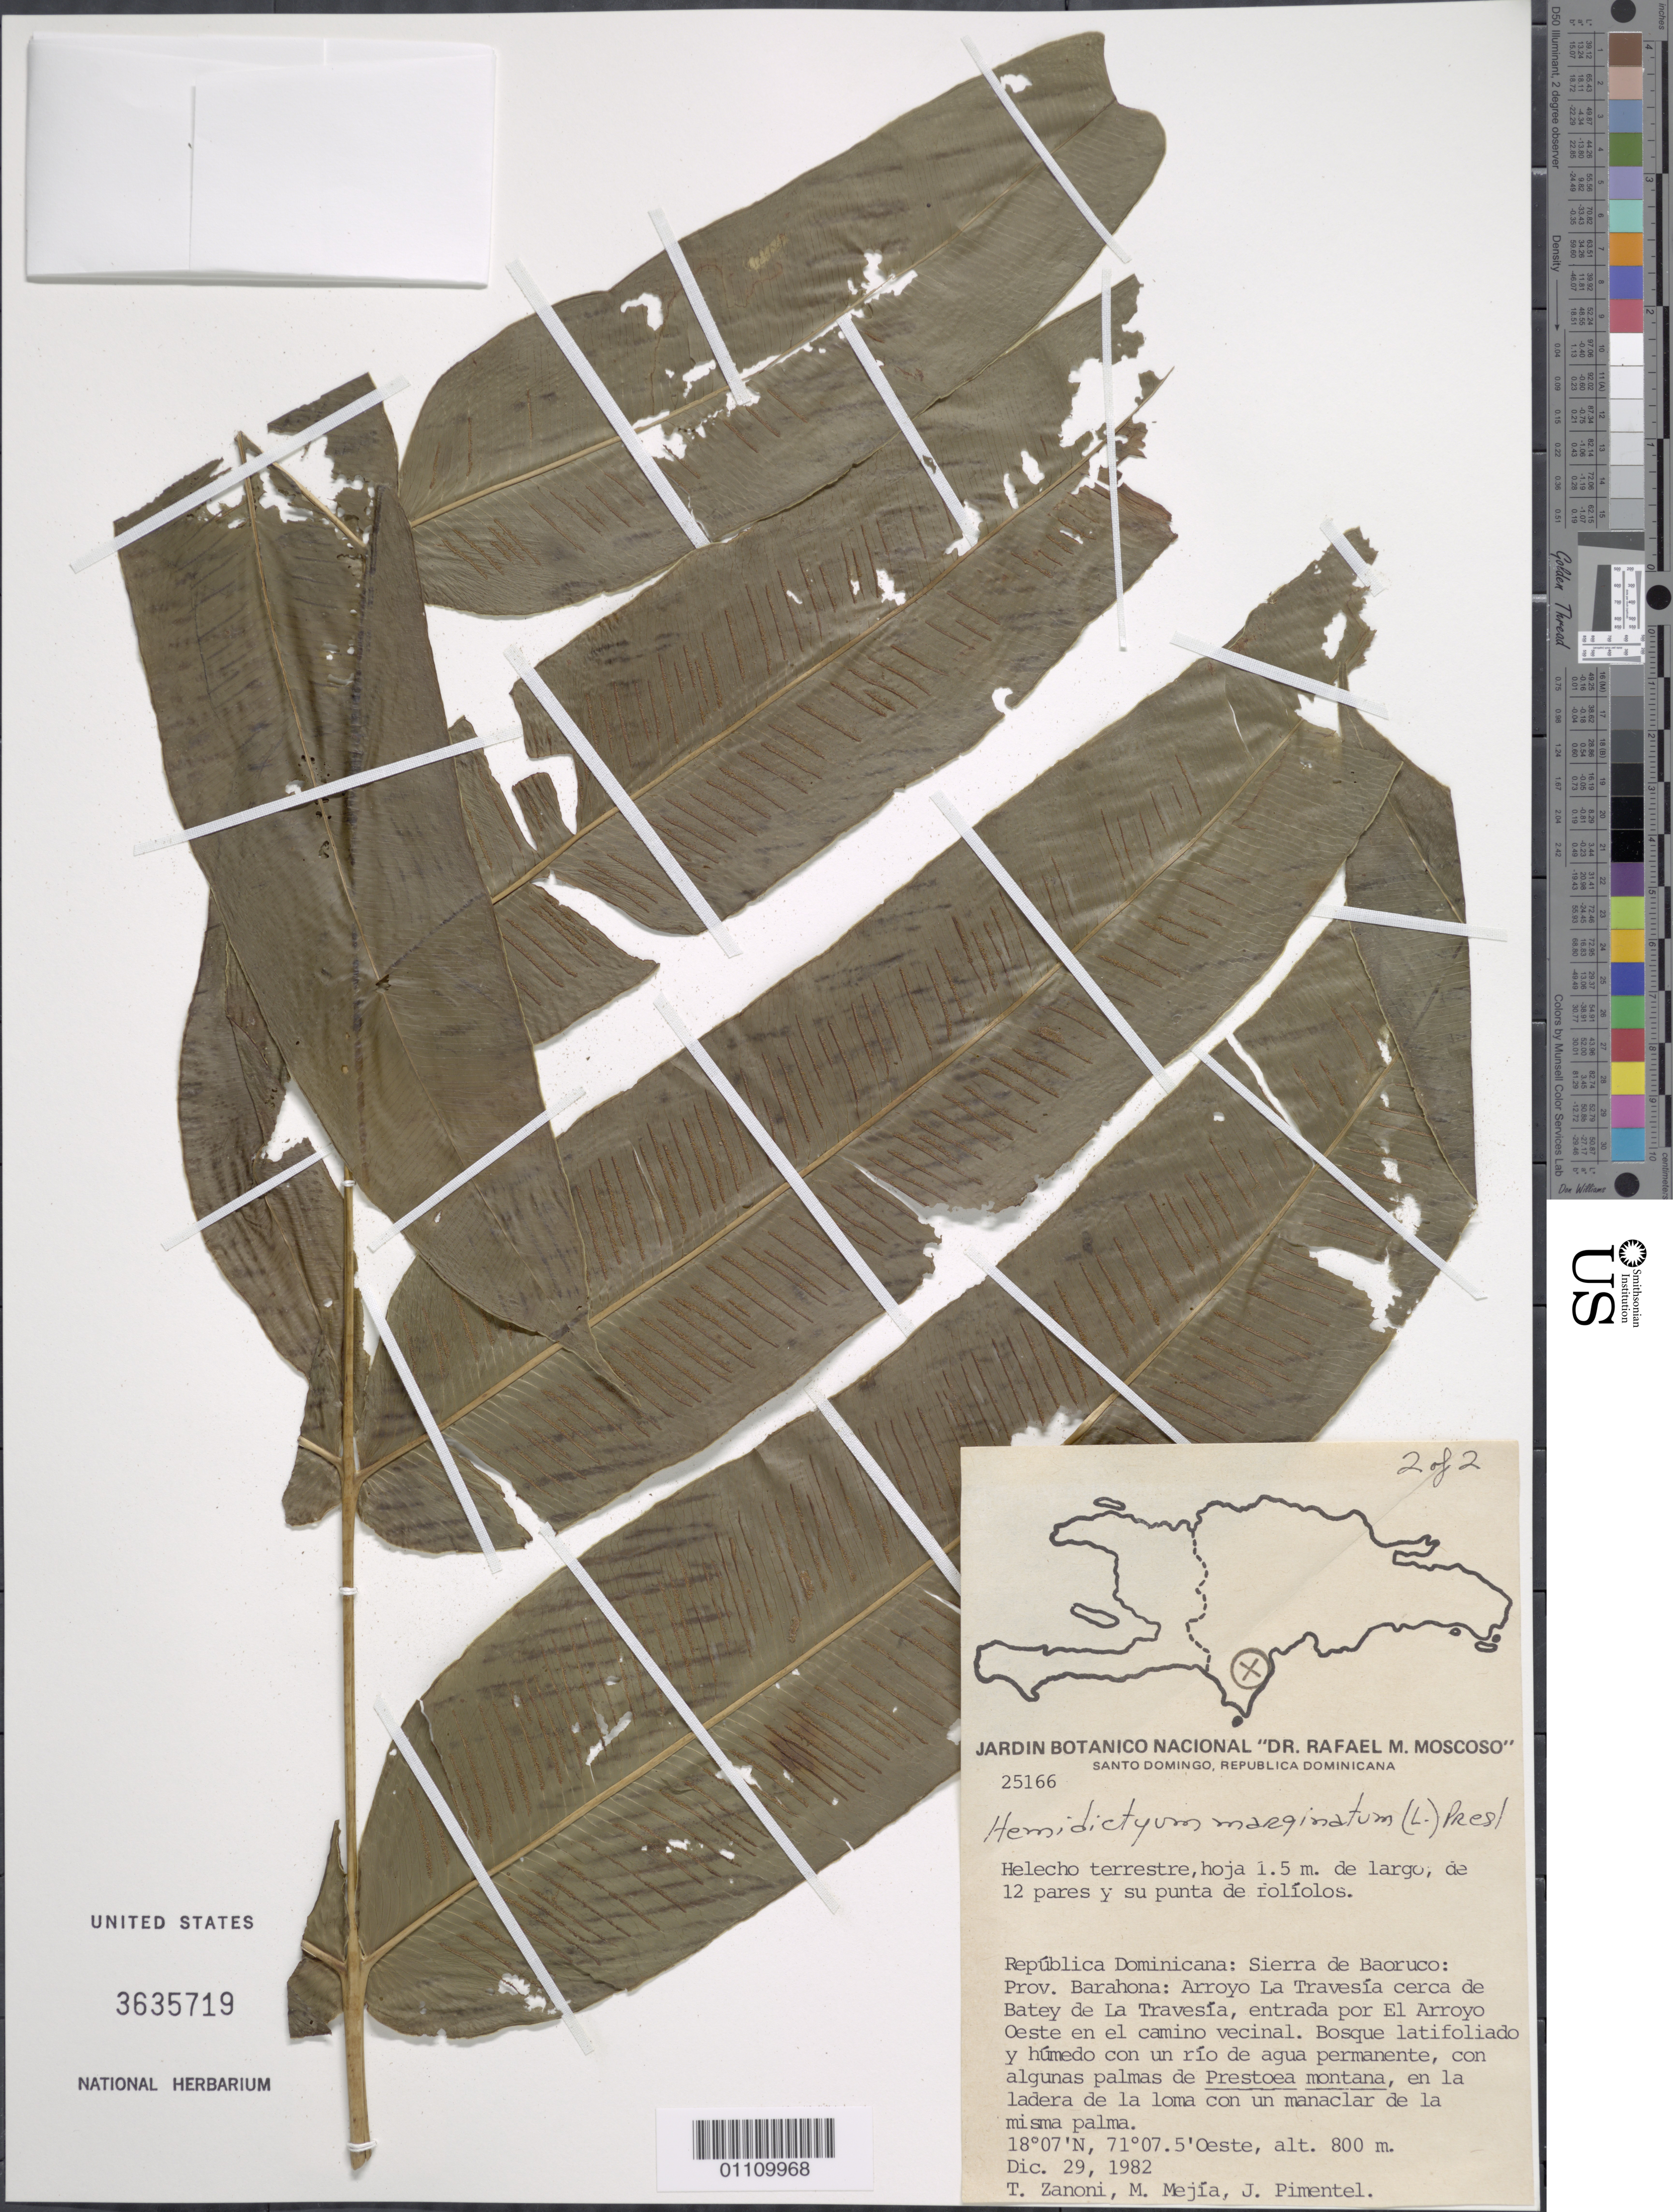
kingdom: Plantae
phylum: Tracheophyta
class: Polypodiopsida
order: Polypodiales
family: Hemidictyaceae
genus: Hemidictyum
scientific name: Hemidictyum marginatum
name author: (L.) C. Presl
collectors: T. A. Zanoni, M. Mejia & J. Pimentel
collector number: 25166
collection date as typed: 29 Dec 1982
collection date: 1982-12-29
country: Dominican Republic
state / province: Barahona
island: Hispaniola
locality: Sierra de Baoruco, Arroyo La Travesía cerca de Batey de La Travisía, entrada por El Arroyo Oeste en el camino vecinal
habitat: Bosque latifoliado y húmedo con un río de agua permanente, con algunas palmas de prestoea montana, en la ladera de la loma con un manaclar de la misma palma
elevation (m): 800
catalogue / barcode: US 3635719